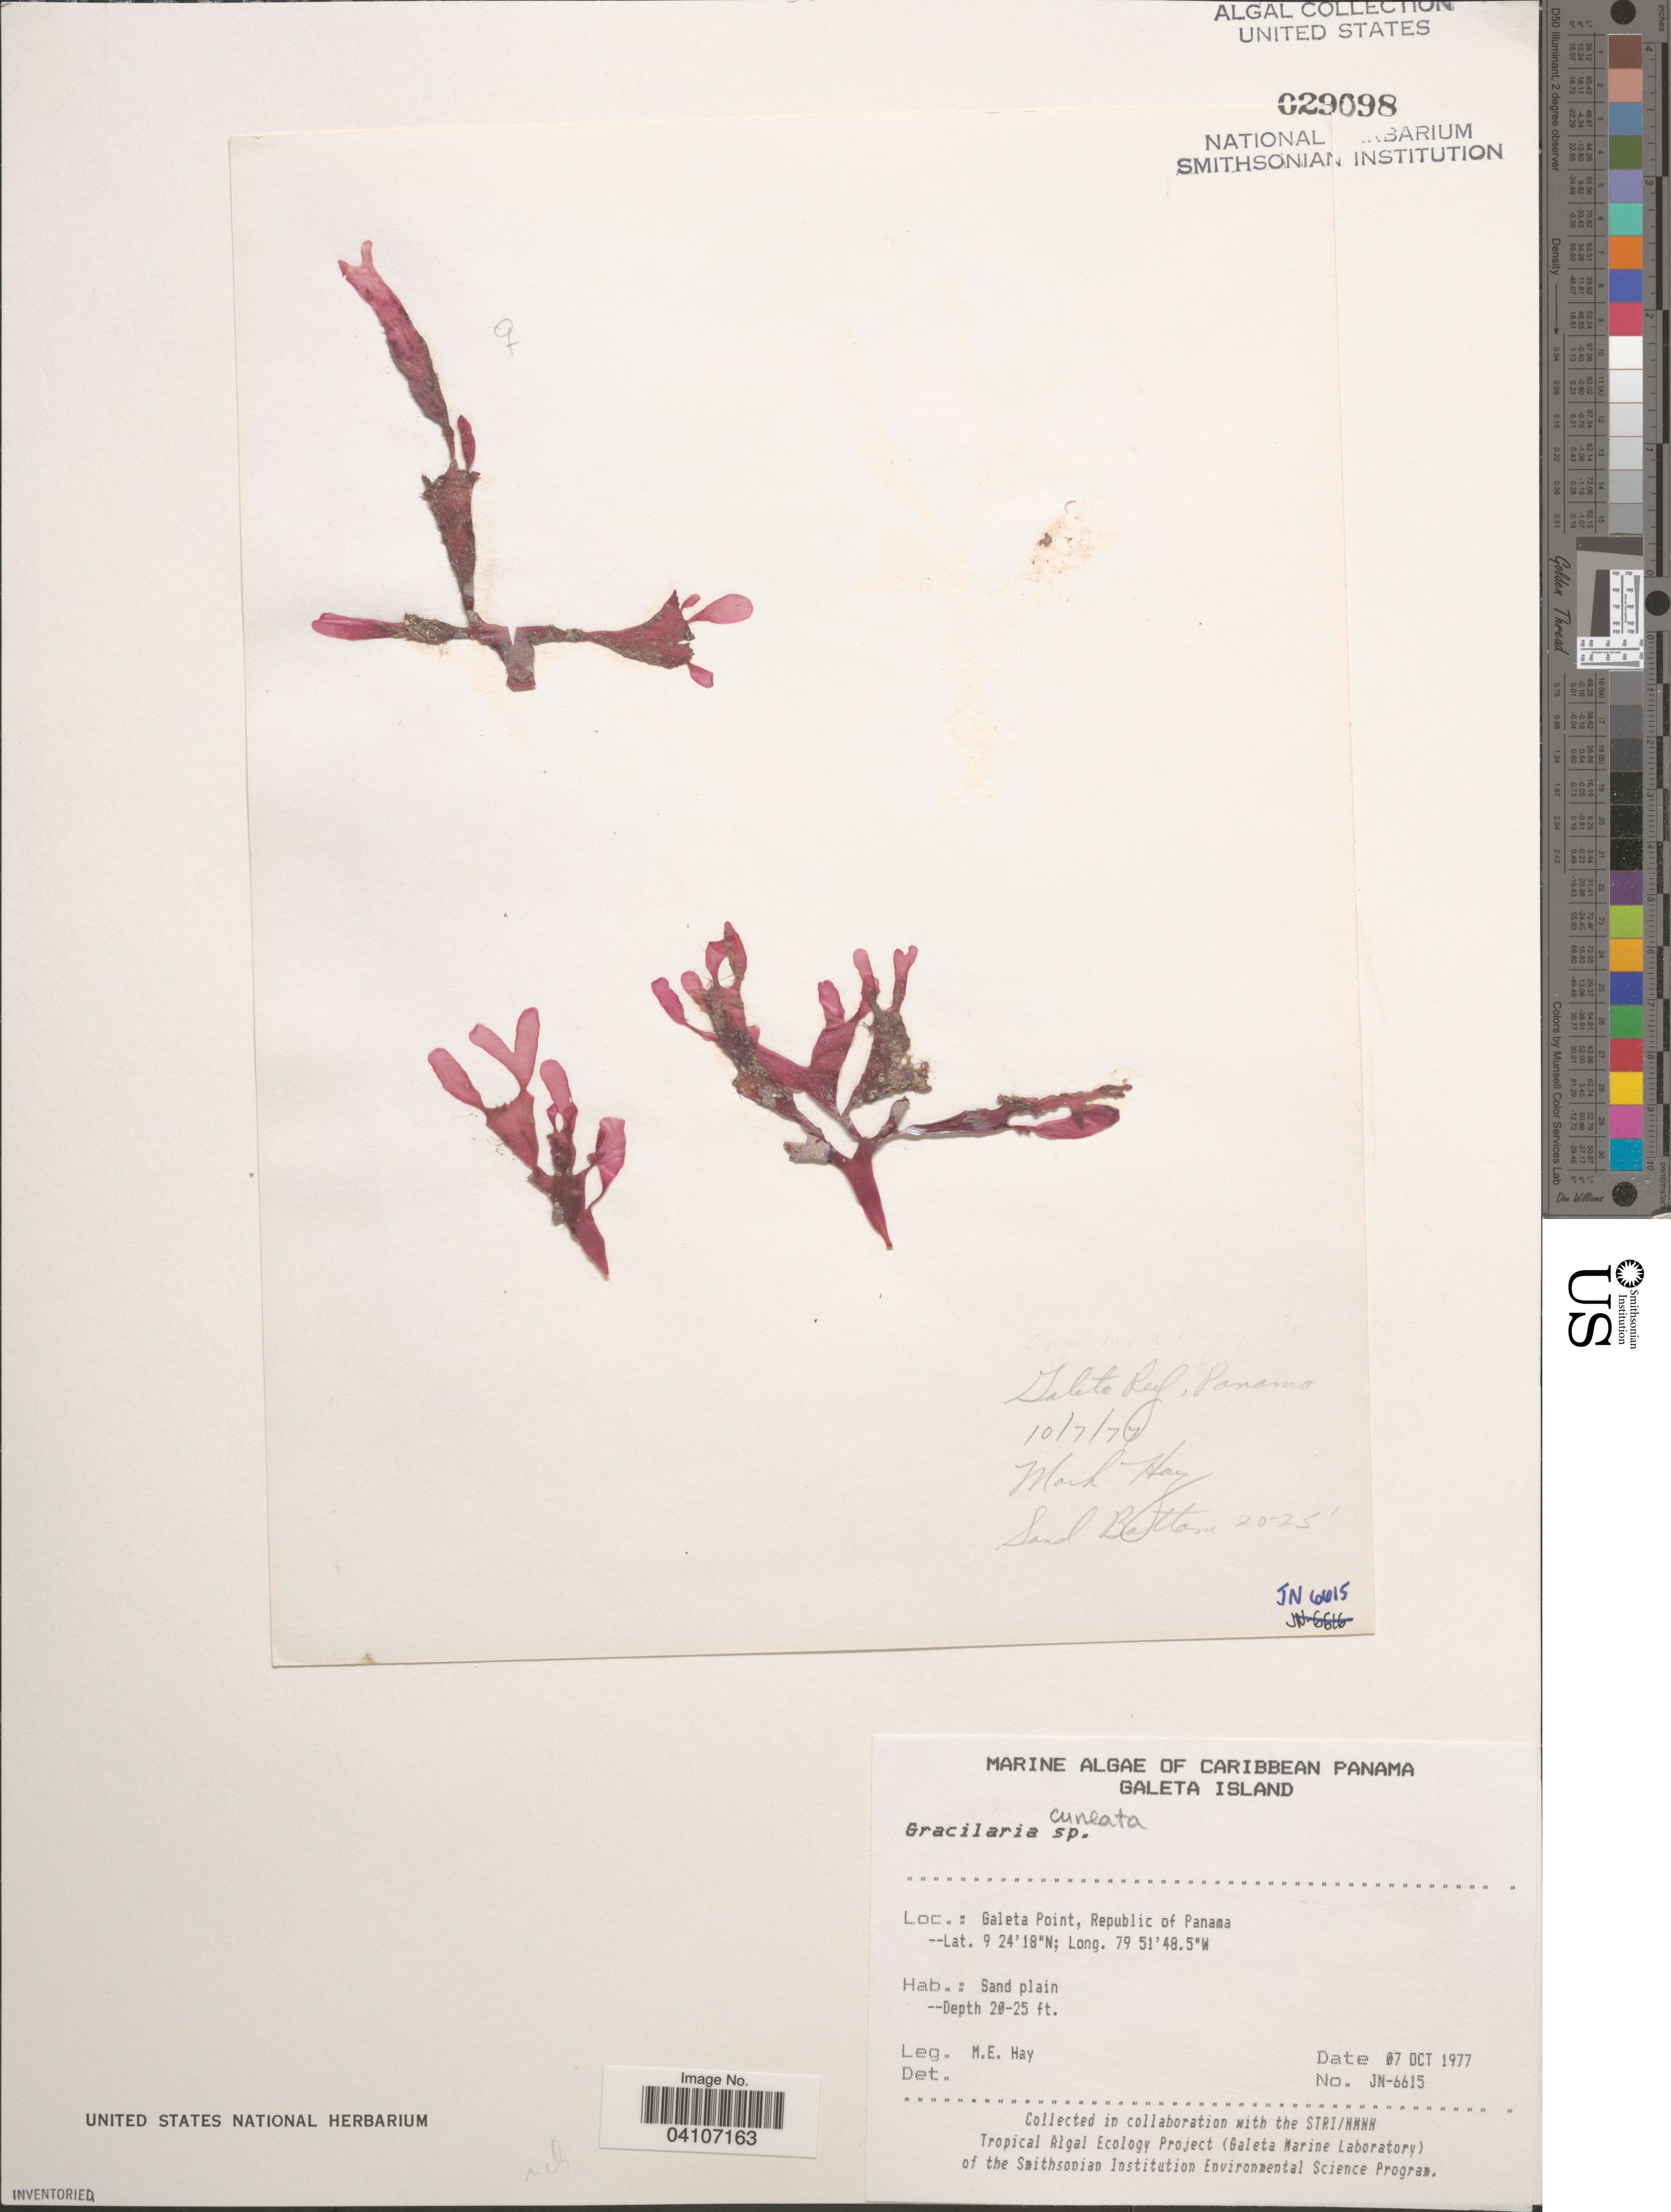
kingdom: Plantae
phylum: Rhodophyta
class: Florideophyceae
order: Gracilariales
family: Gracilariaceae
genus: Gracilaria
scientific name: Gracilaria cuneata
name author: Aresch.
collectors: M. E. Hay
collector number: JN-6615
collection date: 1977-10-07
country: Panama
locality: Caribbean Panama. Galeta Island. Galeta Point, Republic of Panama.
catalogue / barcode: US 29098